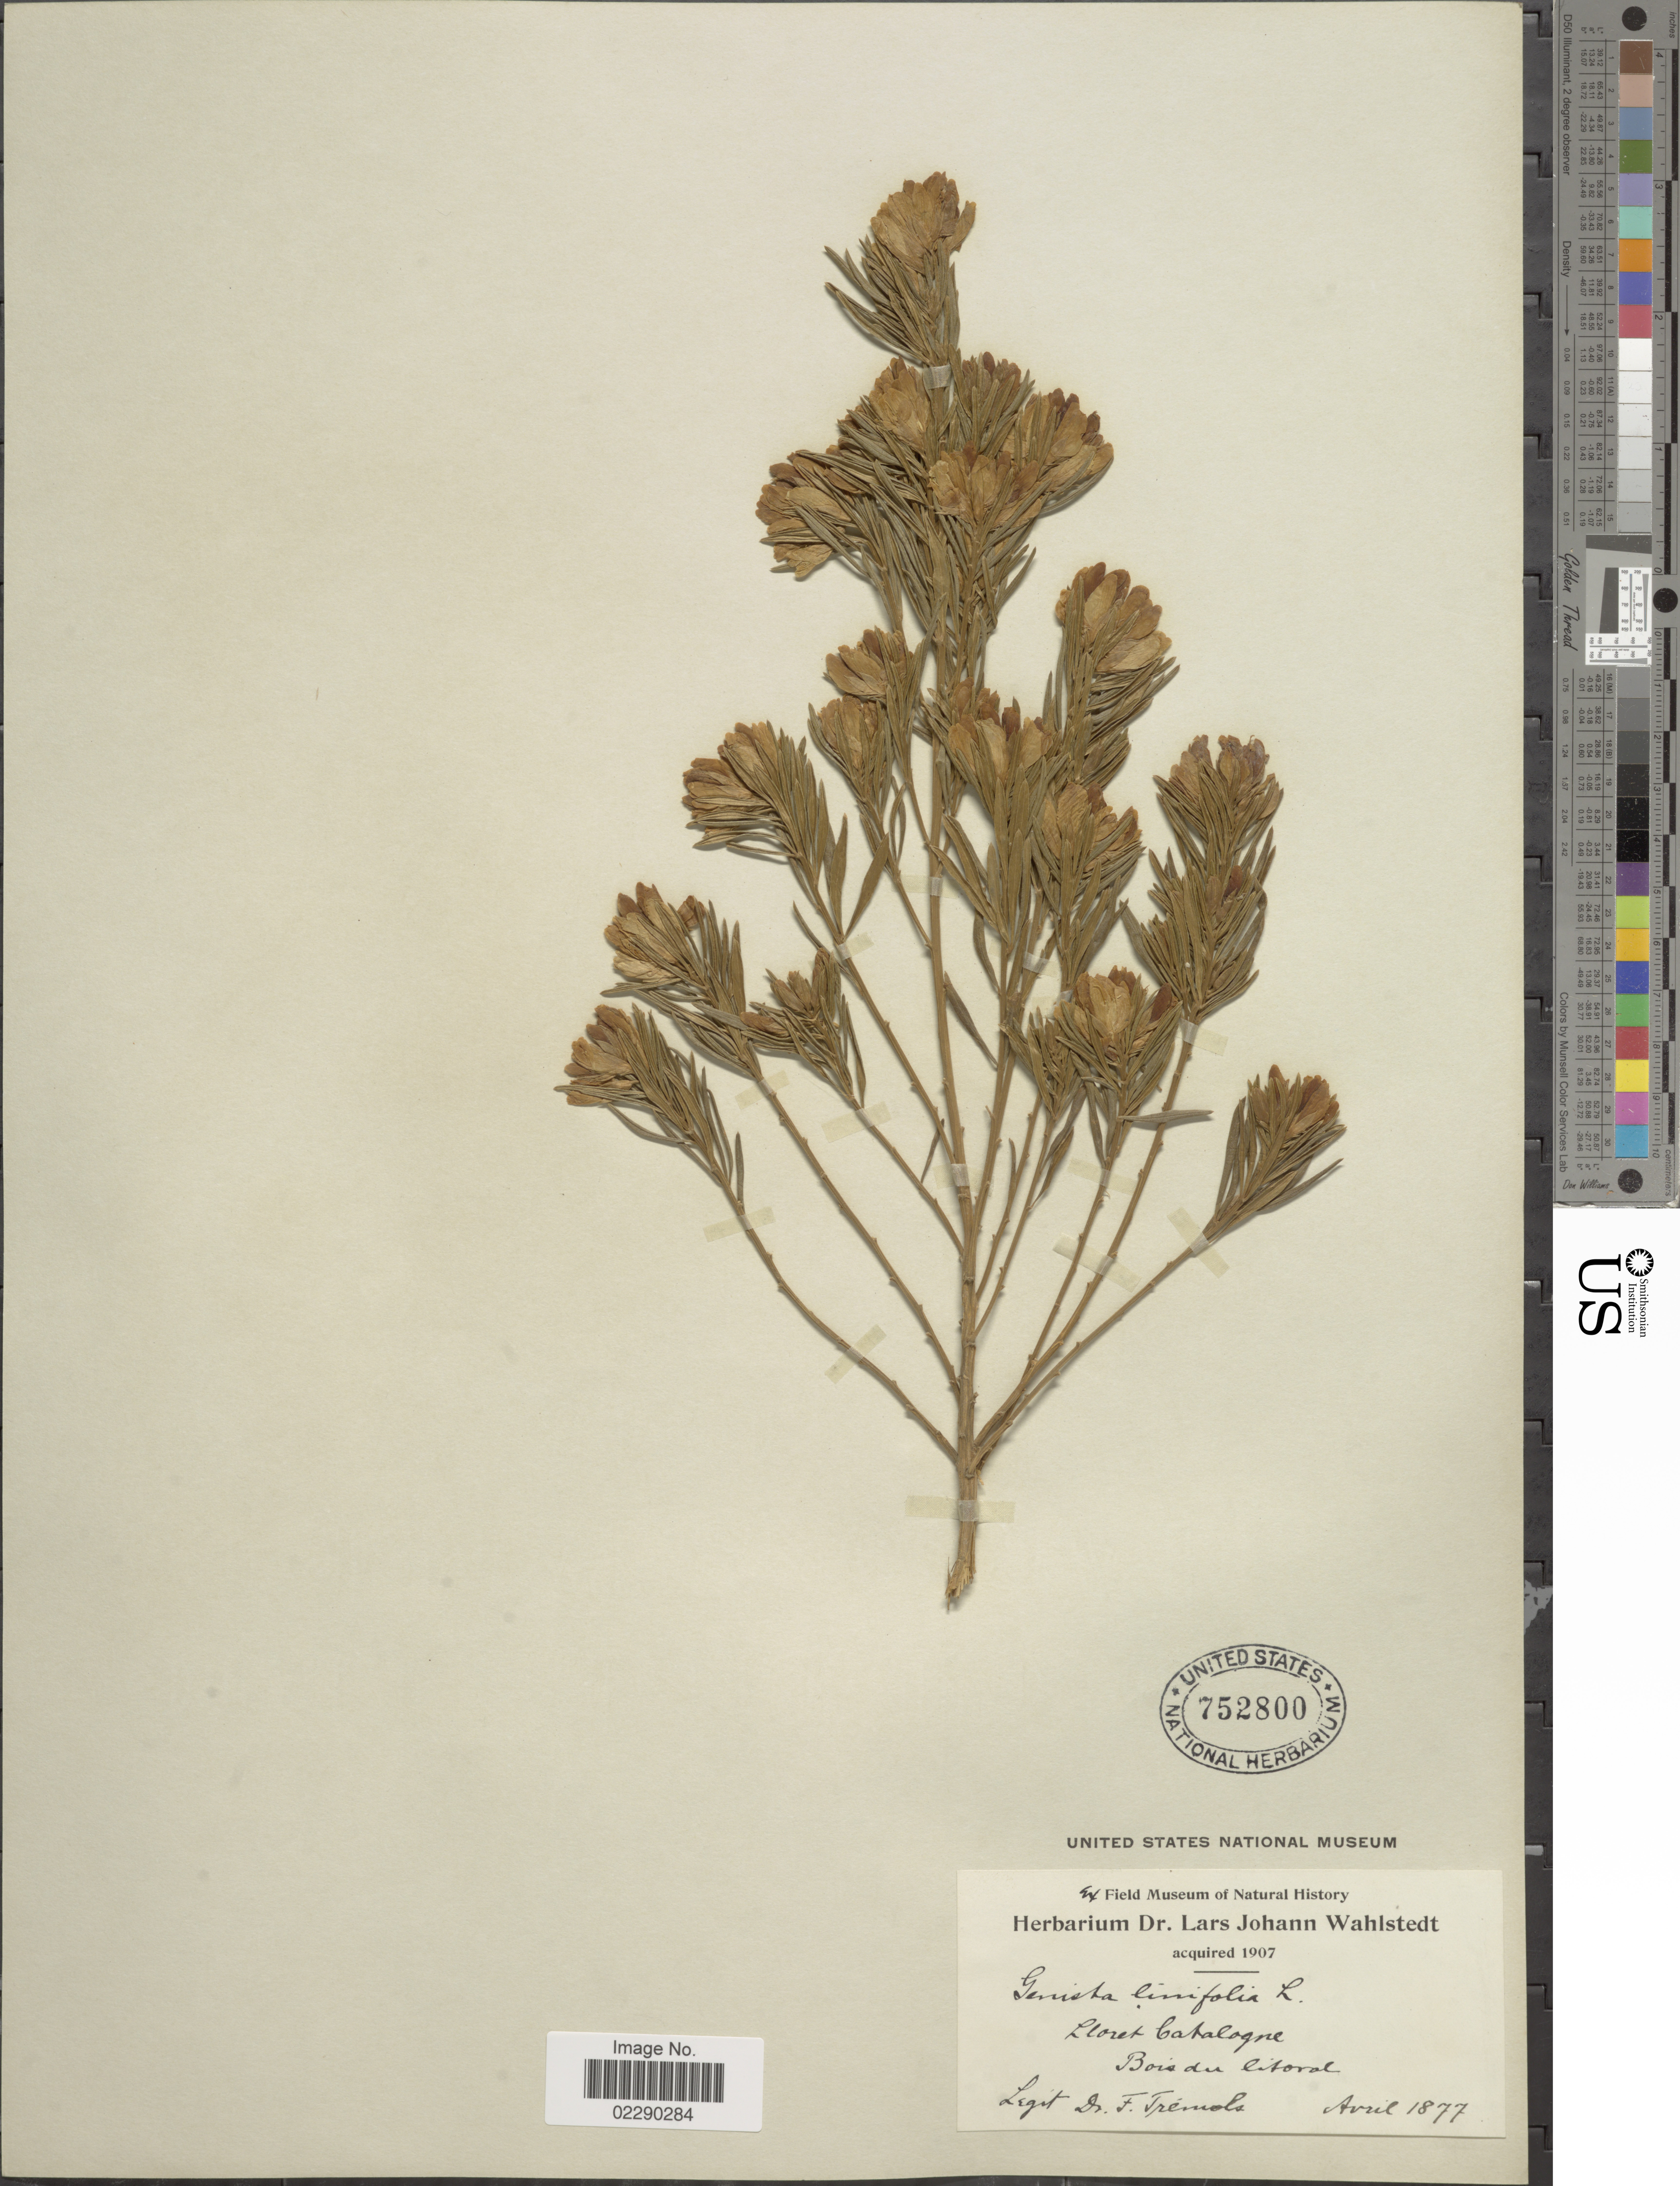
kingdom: Plantae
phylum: Tracheophyta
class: Magnoliopsida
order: Fabales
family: Fabaceae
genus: Genista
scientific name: Genista linifolia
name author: L.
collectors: F. Tremols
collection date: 1877-04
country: Spain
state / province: Catalunya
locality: Lloret Catalogne. Bois de litoral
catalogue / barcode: US 752800